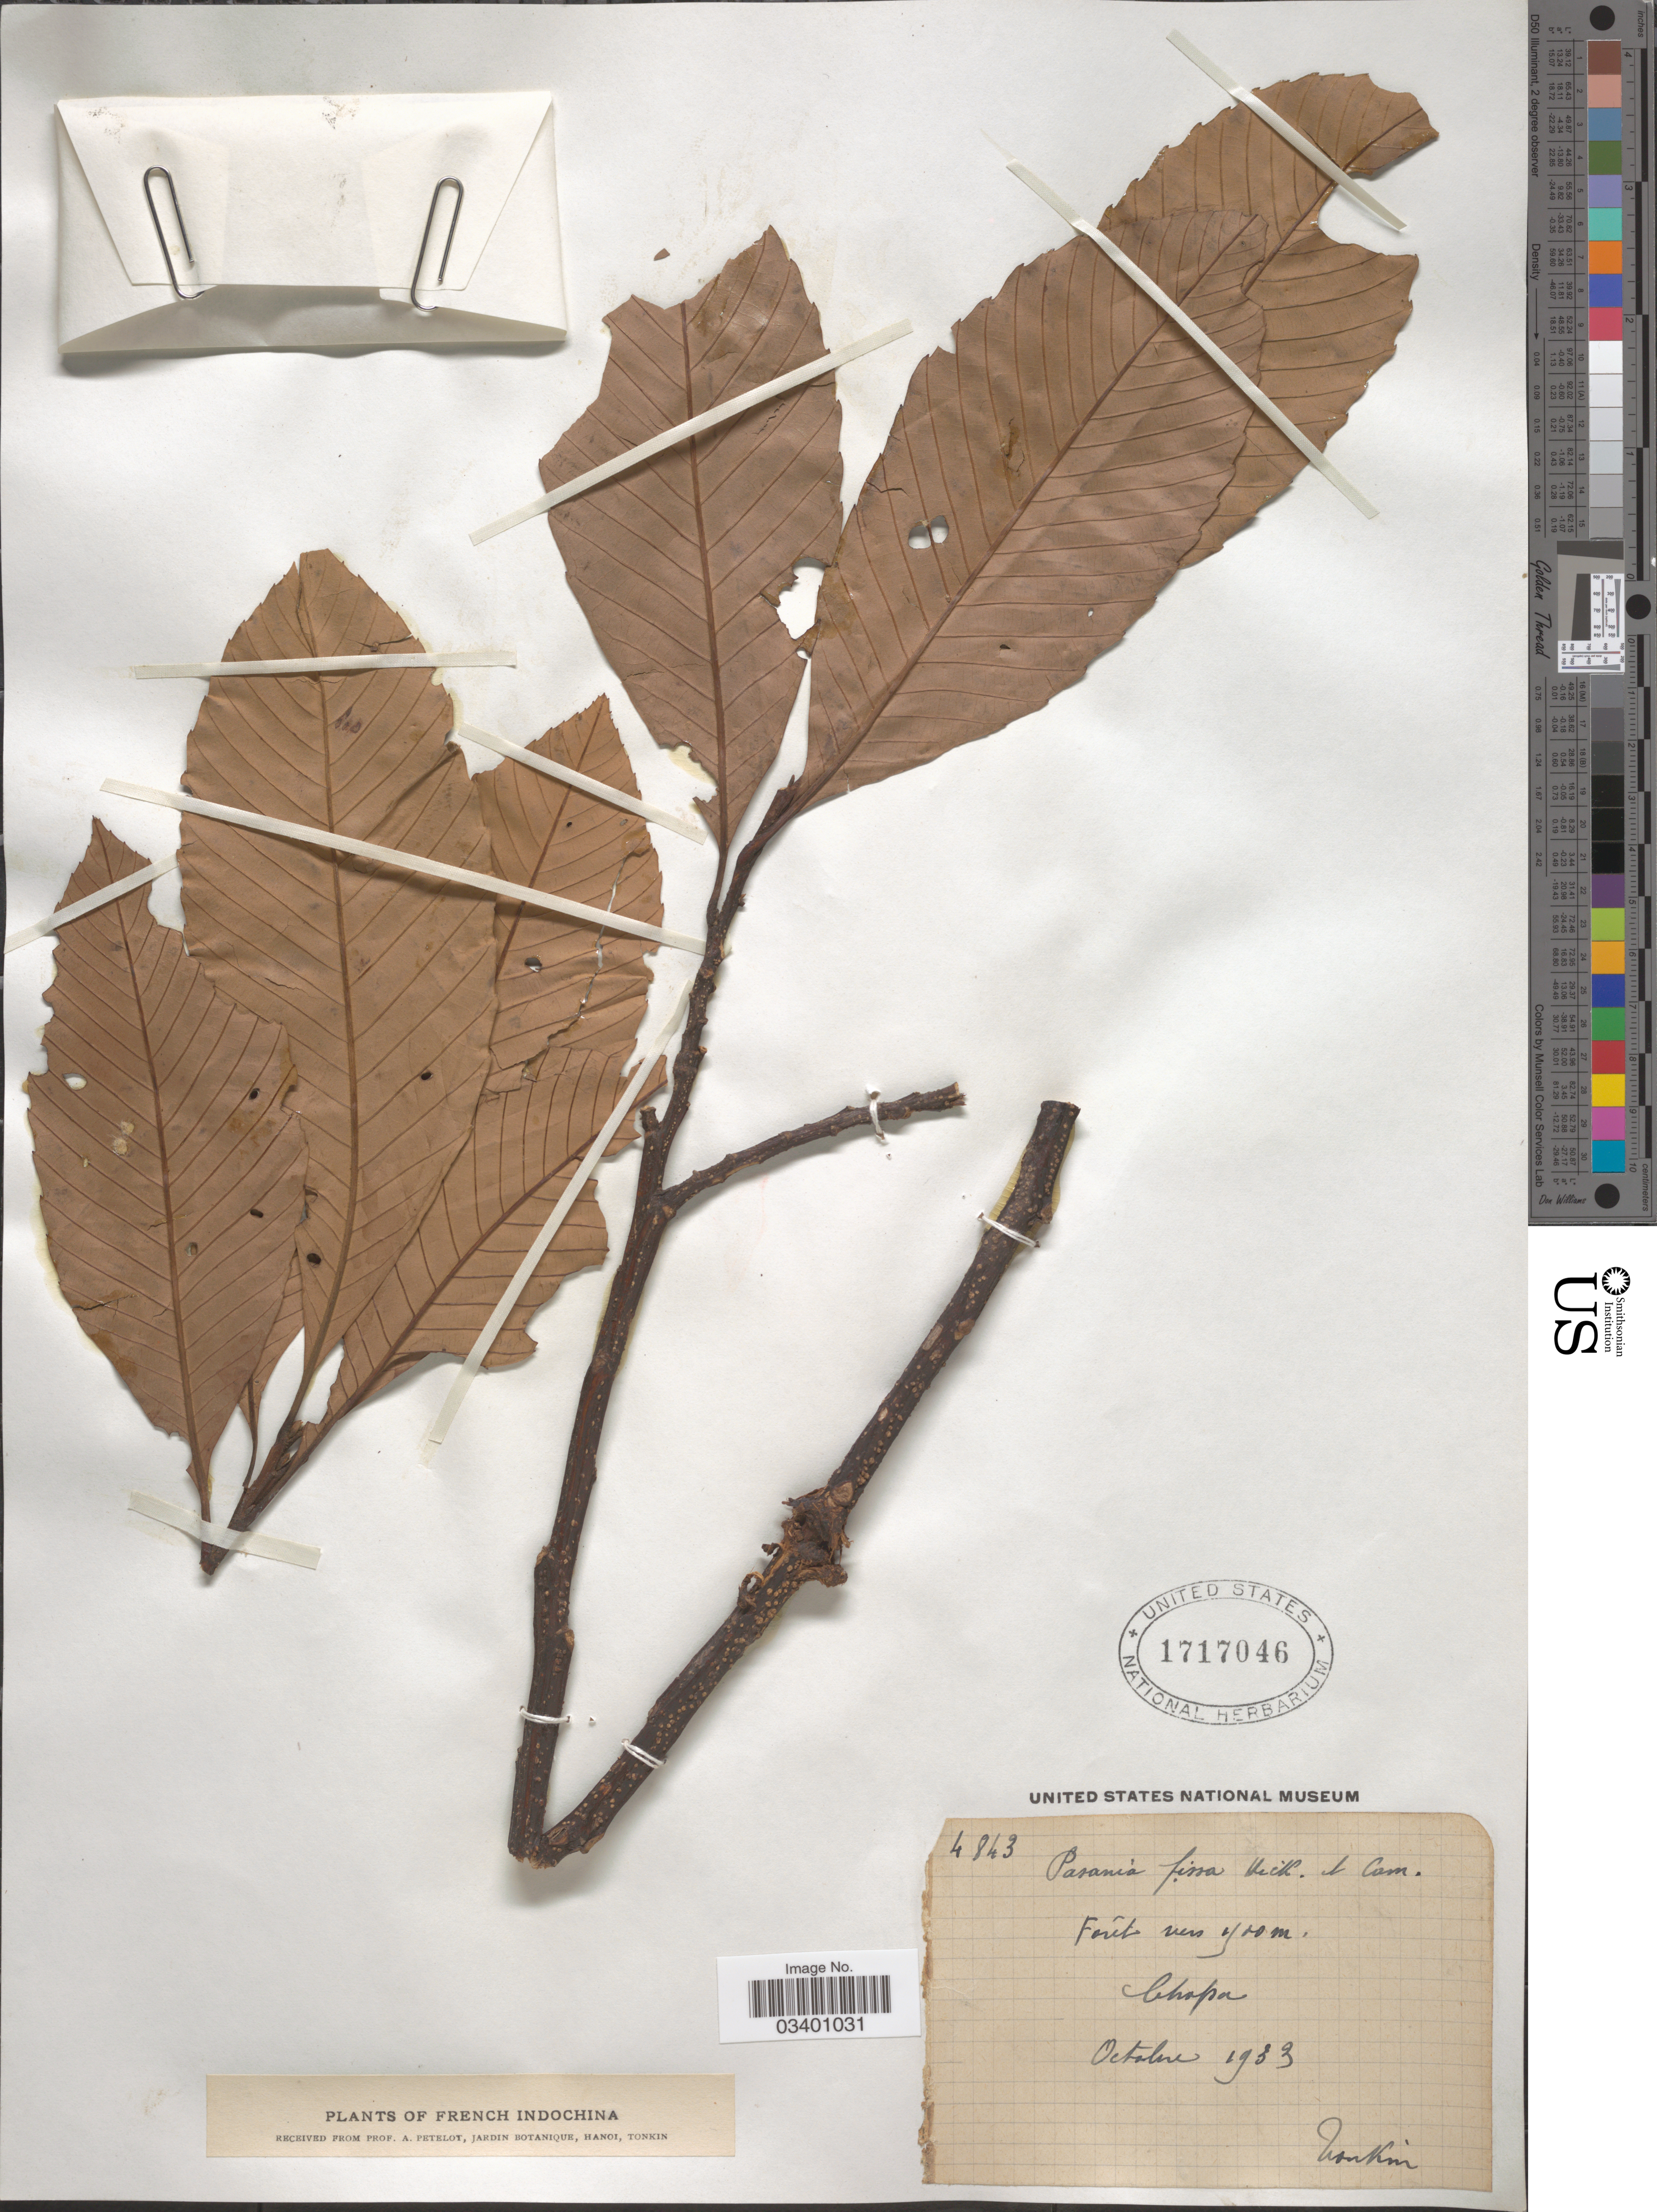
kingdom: Plantae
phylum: Tracheophyta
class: Magnoliopsida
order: Fagales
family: Fagaceae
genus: Castanopsis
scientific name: Castanopsis fissa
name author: (Champ. ex Benth.) Rehder & E.H. Wilson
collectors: P. A. Pételot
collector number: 4843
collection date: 1933-10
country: Vietnam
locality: French Indochina. Chapa.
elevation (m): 1500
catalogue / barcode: US 1717046